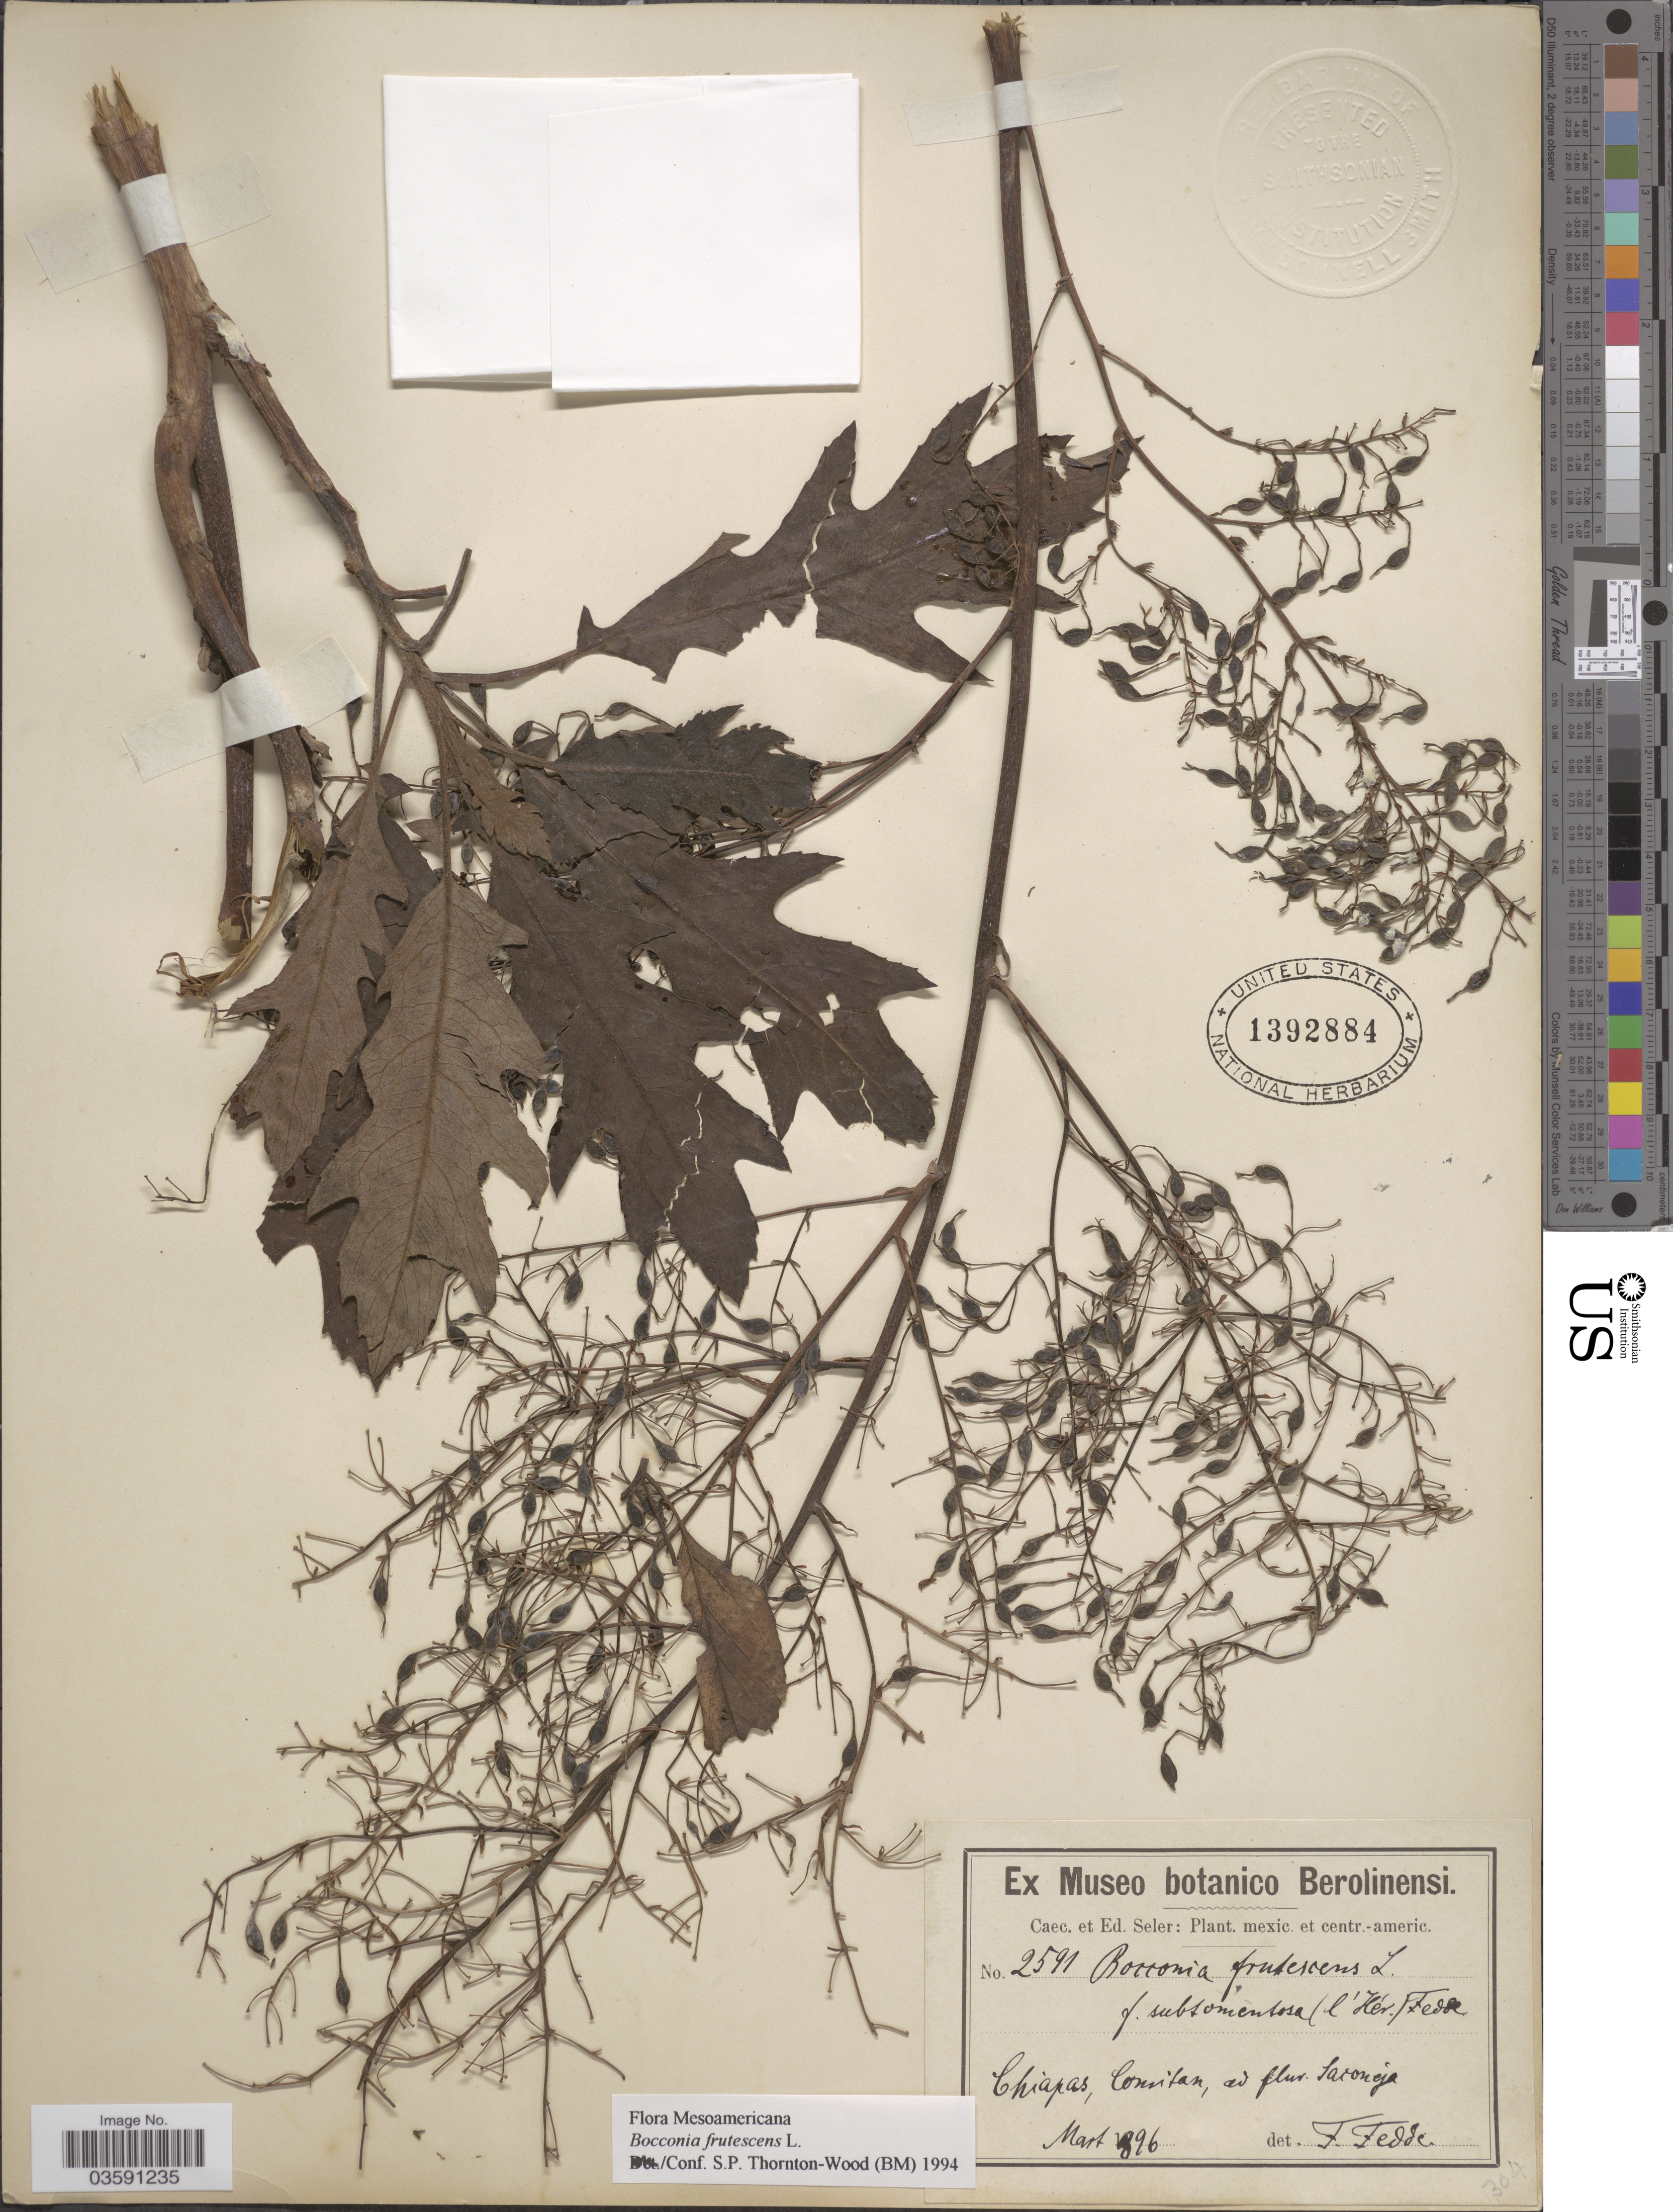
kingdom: Plantae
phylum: Tracheophyta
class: Magnoliopsida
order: Ranunculales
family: Papaveraceae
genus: Bocconia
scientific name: Bocconia frutescens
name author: L.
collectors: C. Seler & E. G. Seler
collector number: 2591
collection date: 1896-03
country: Mexico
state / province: Chiapas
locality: Comitan, ad fluv. Saconeja.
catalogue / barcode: US 1392884